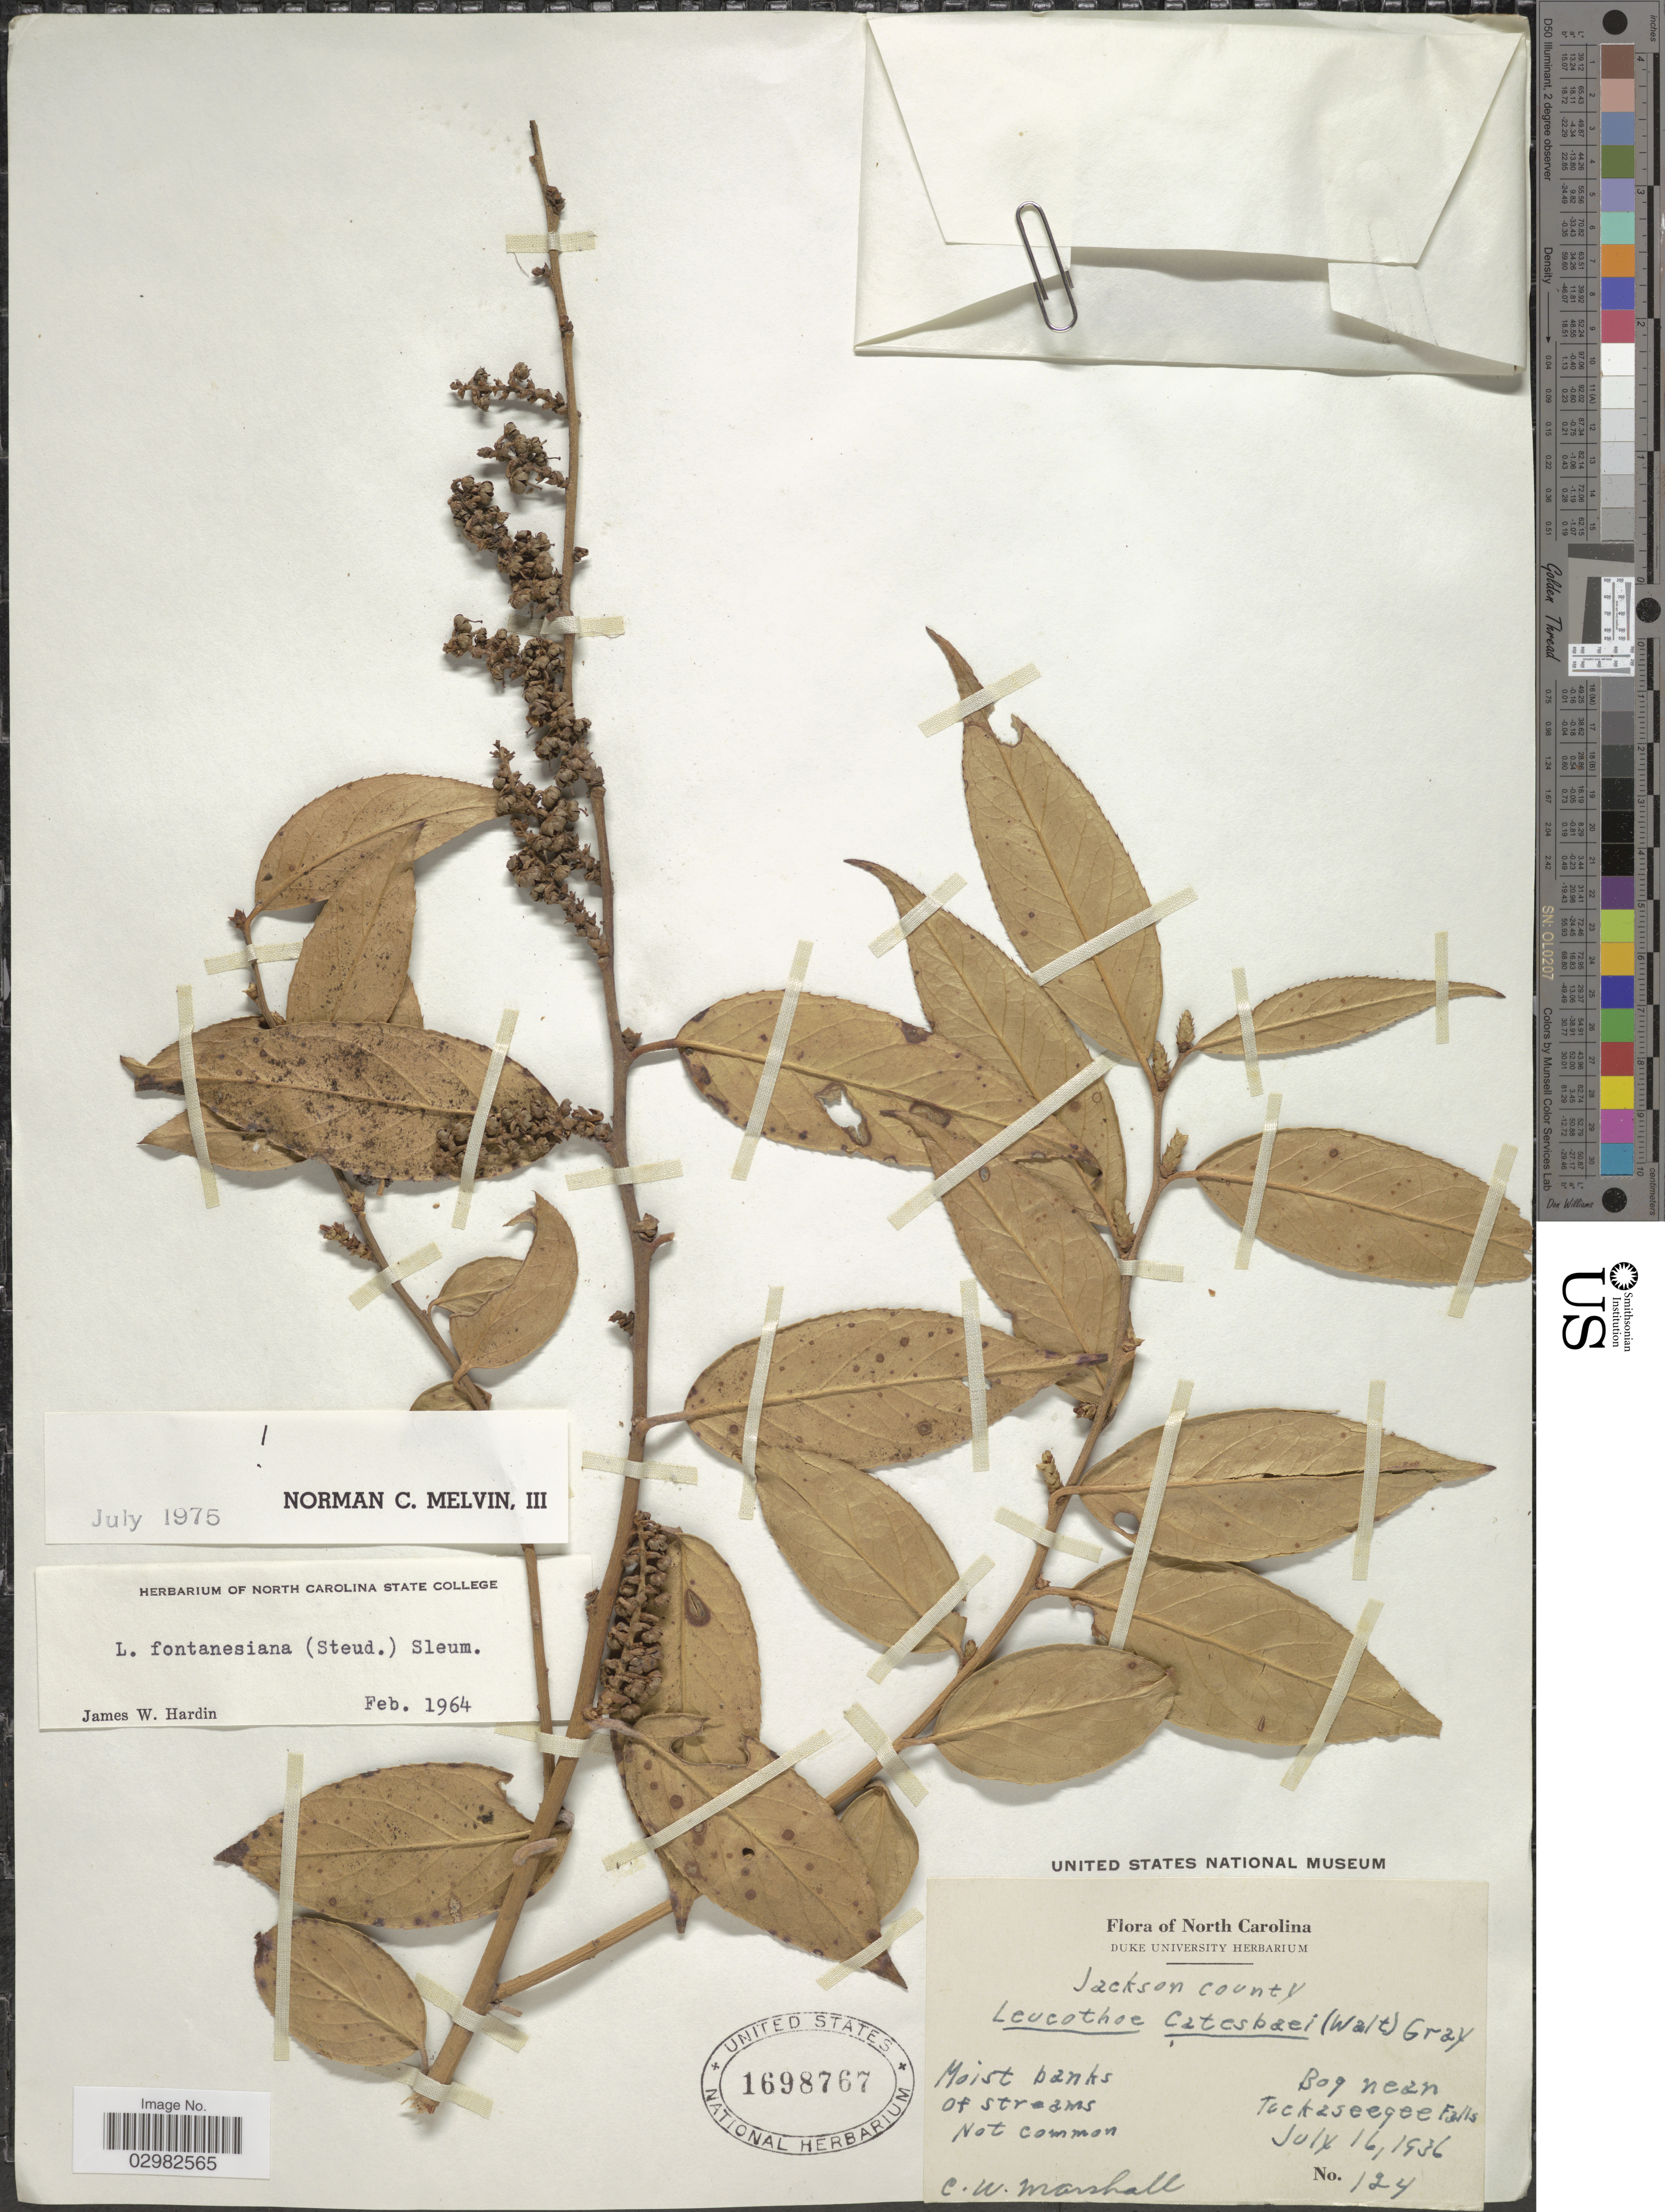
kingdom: Plantae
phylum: Tracheophyta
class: Magnoliopsida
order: Ericales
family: Ericaceae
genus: Leucothoe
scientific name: Leucothoë fontanesiana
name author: (Steud.) Sleumer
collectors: C. Marshall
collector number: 124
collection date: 1936-07-16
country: United States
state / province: North Carolina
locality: Bog near Tuckaseegee Falls.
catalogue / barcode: US 1698767